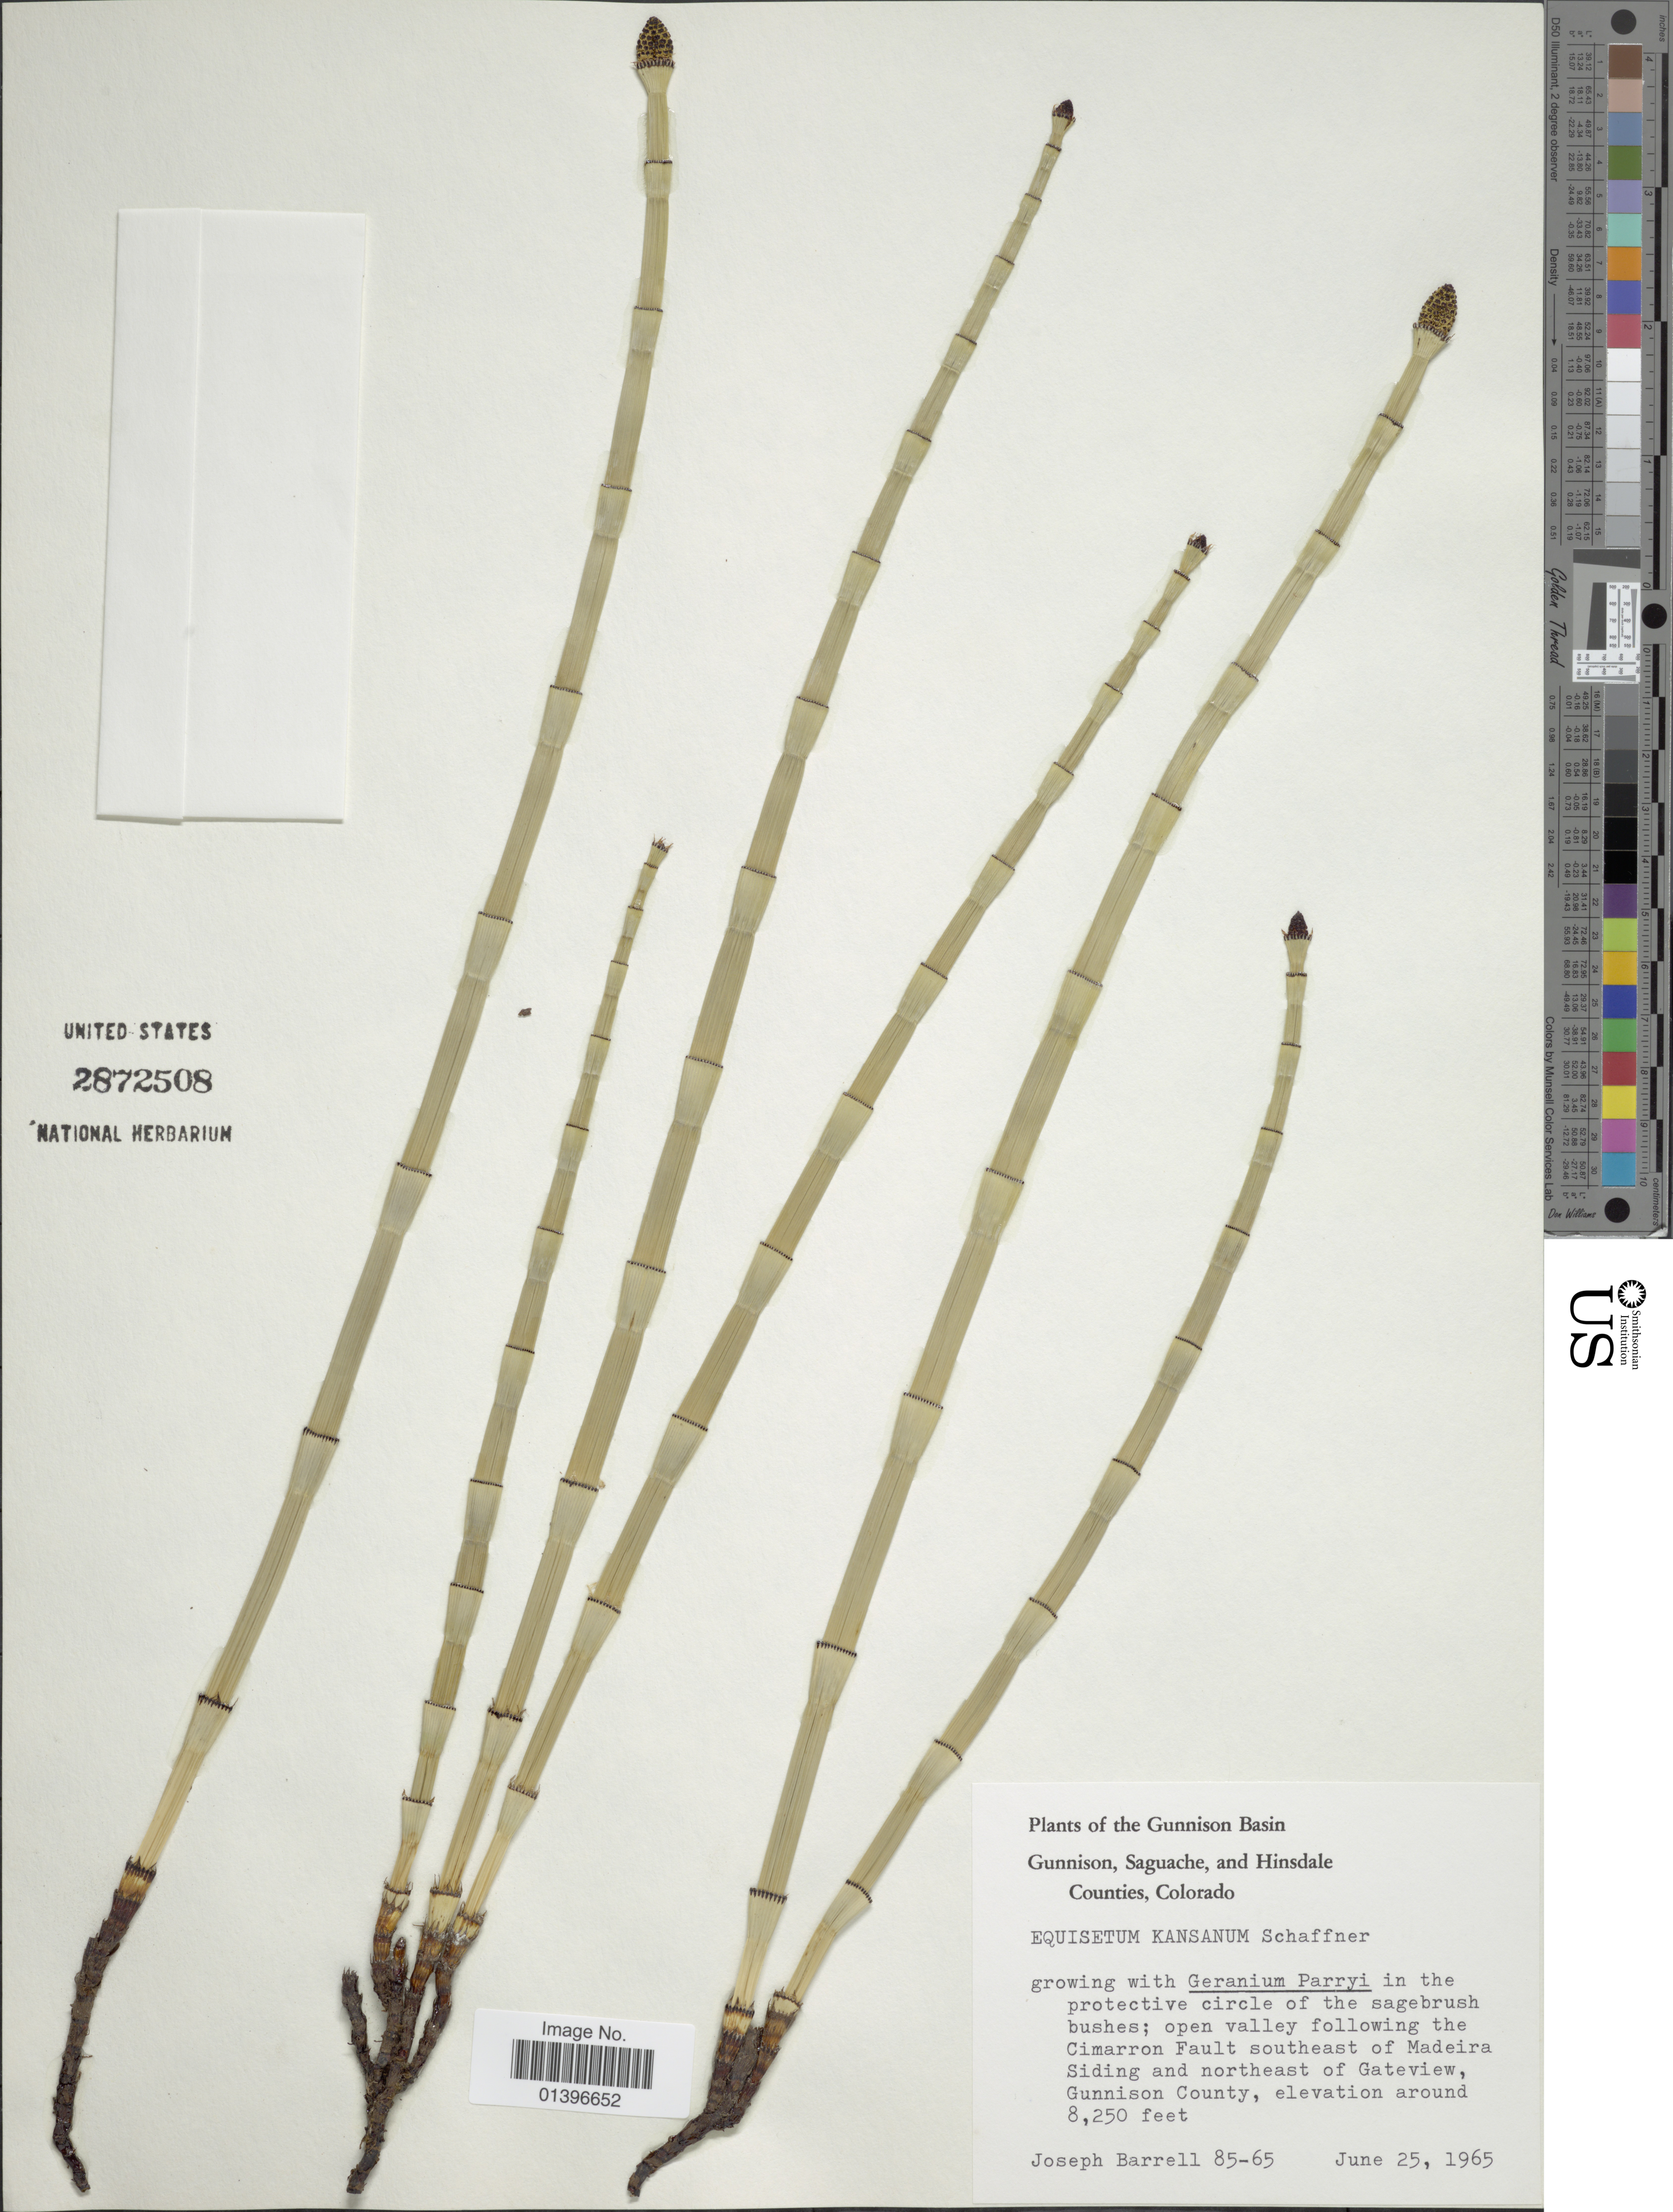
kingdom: Plantae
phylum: Tracheophyta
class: Polypodiopsida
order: Equisetales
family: Equisetaceae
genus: Equisetum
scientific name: Equisetum laevigatum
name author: A. Braun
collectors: J. Barrell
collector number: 85-65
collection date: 1965-06-25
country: United States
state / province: Colorado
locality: Gunnison Basin, Gunnison, Saguache, and Hinsdale Counties, Colorado. Open valley following the Cimarron Fault southeast of Madeira Siding and northeast of Gateview, Gunnison County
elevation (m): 2515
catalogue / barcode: US 2872508